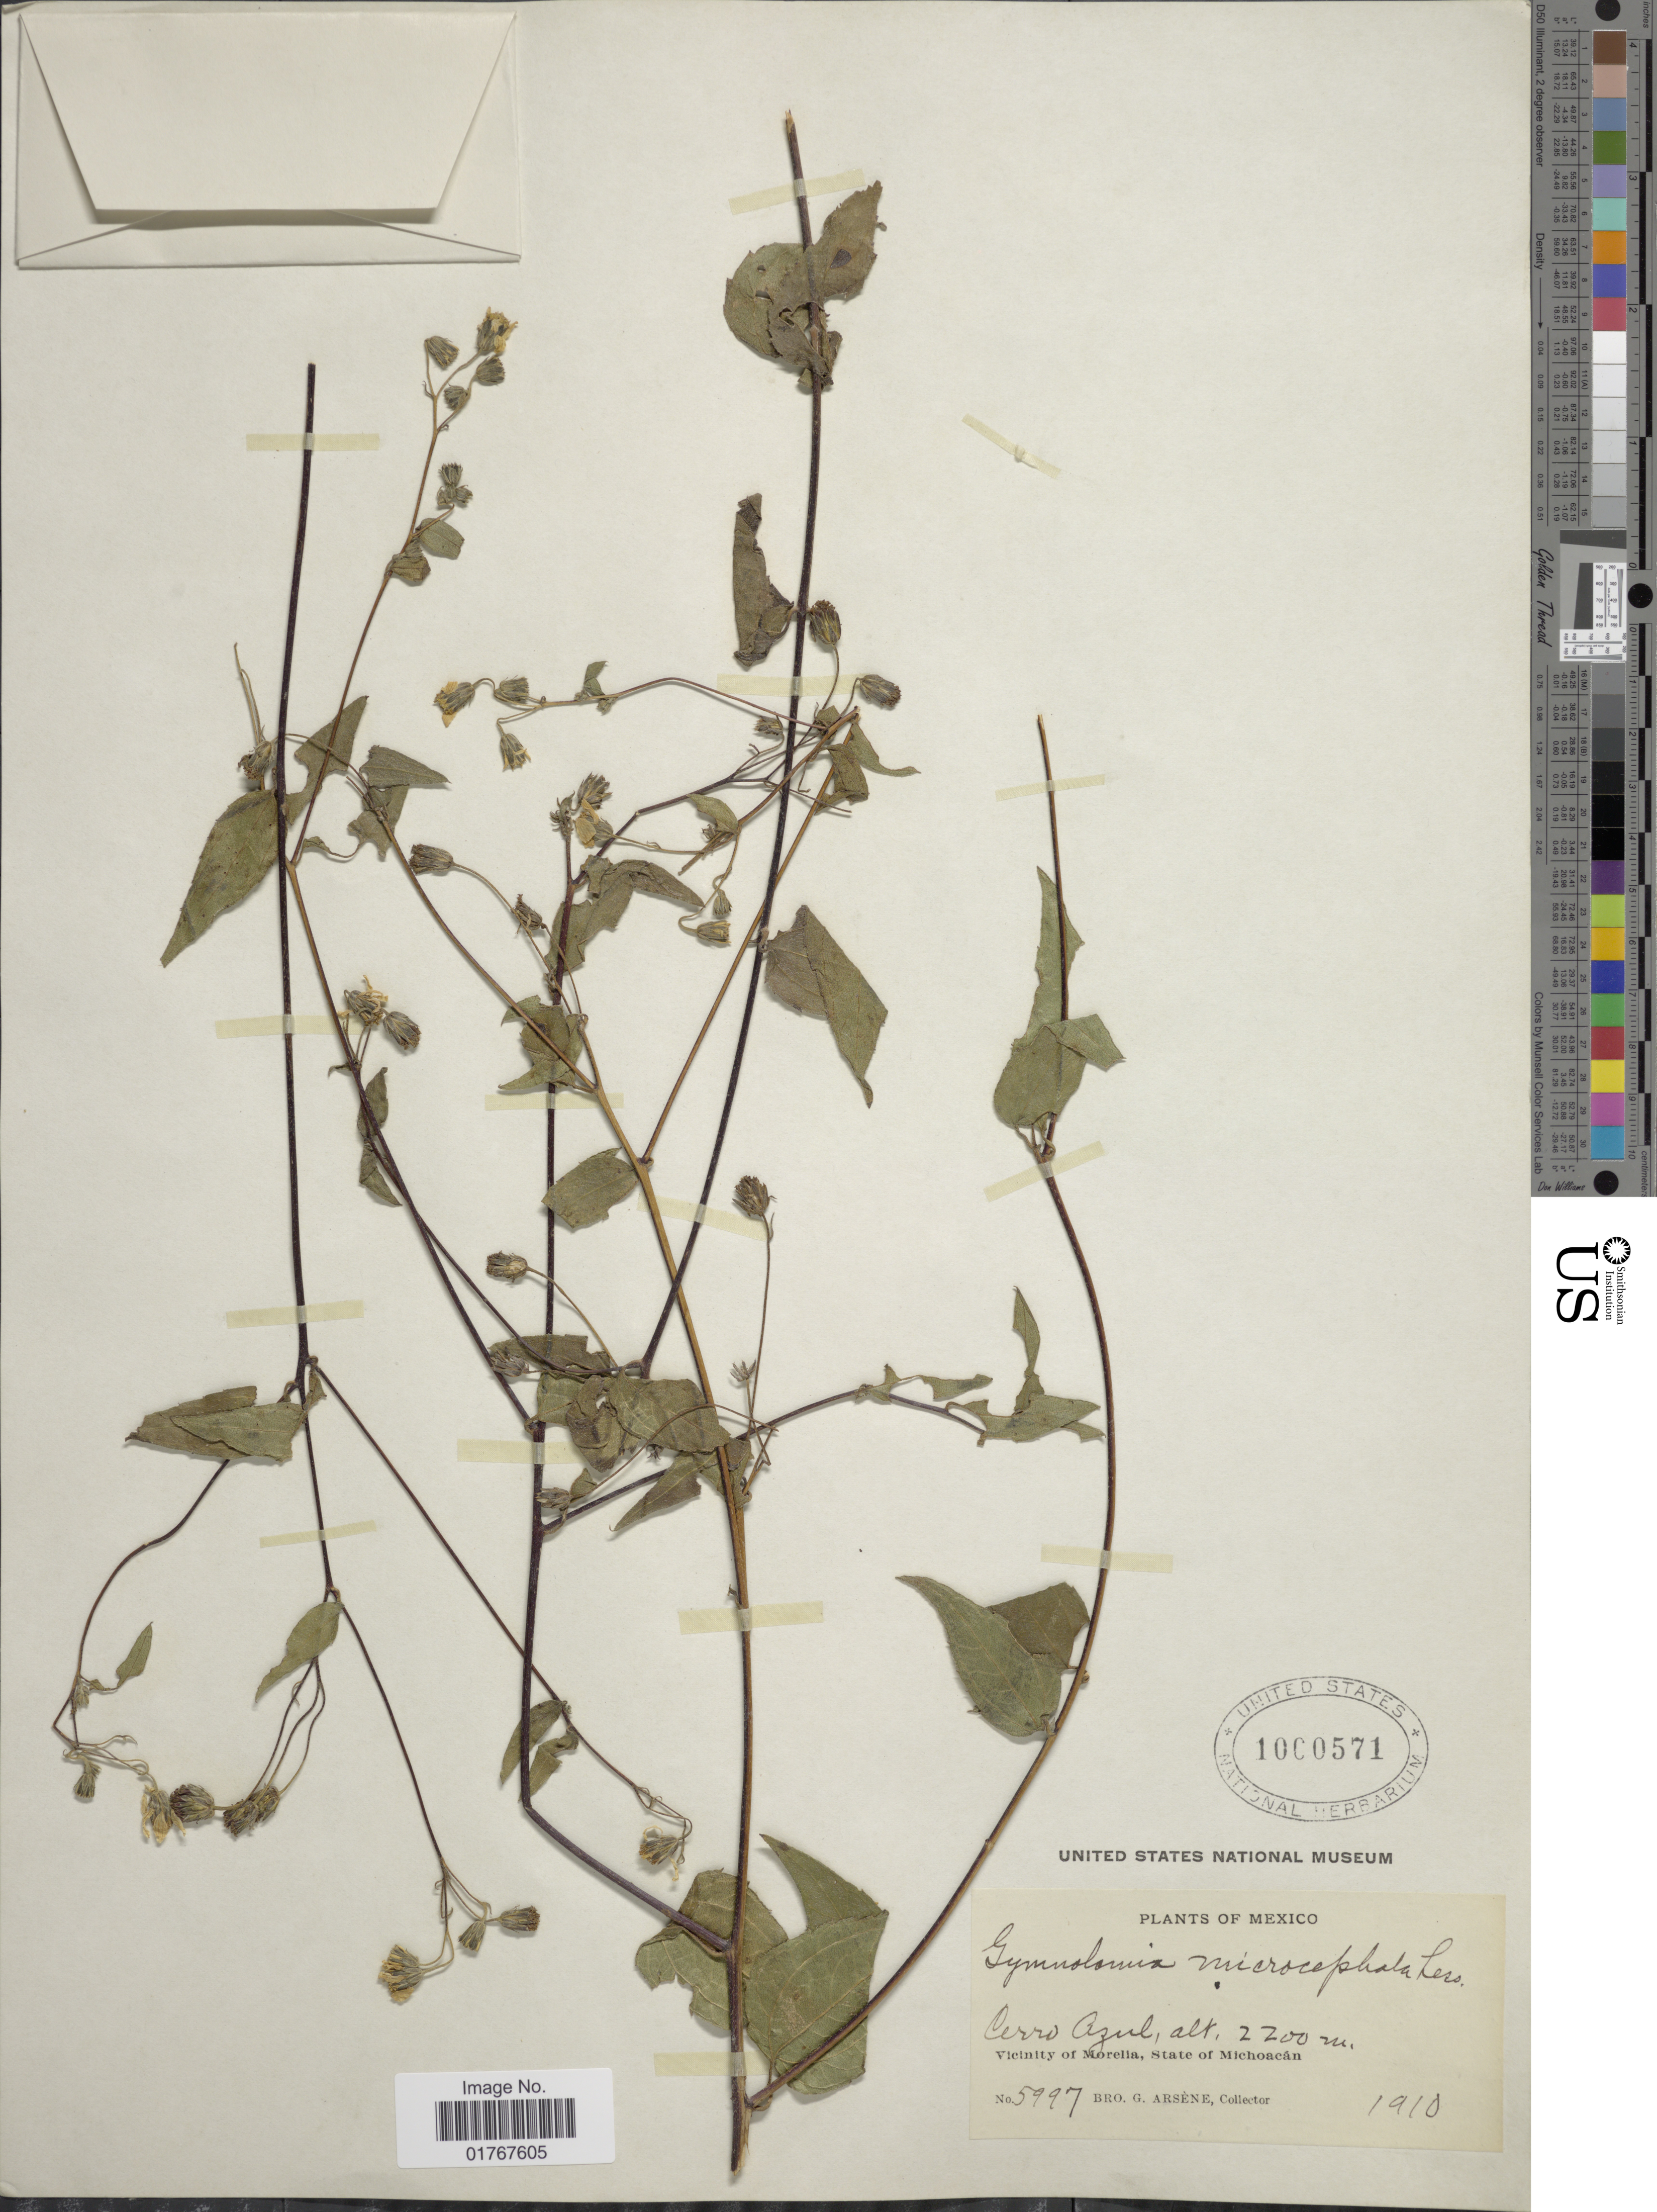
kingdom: Plantae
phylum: Tracheophyta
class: Magnoliopsida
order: Asterales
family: Asteraceae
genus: Viguiera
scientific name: Viguiera cordata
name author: (Hook. & Arn.) D'Arcy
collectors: Bro. G. Arsène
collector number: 5997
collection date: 1910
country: Mexico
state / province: Michoacán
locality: Cerro Azul, Vicinity of Morelia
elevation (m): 2200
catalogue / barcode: US 1000571